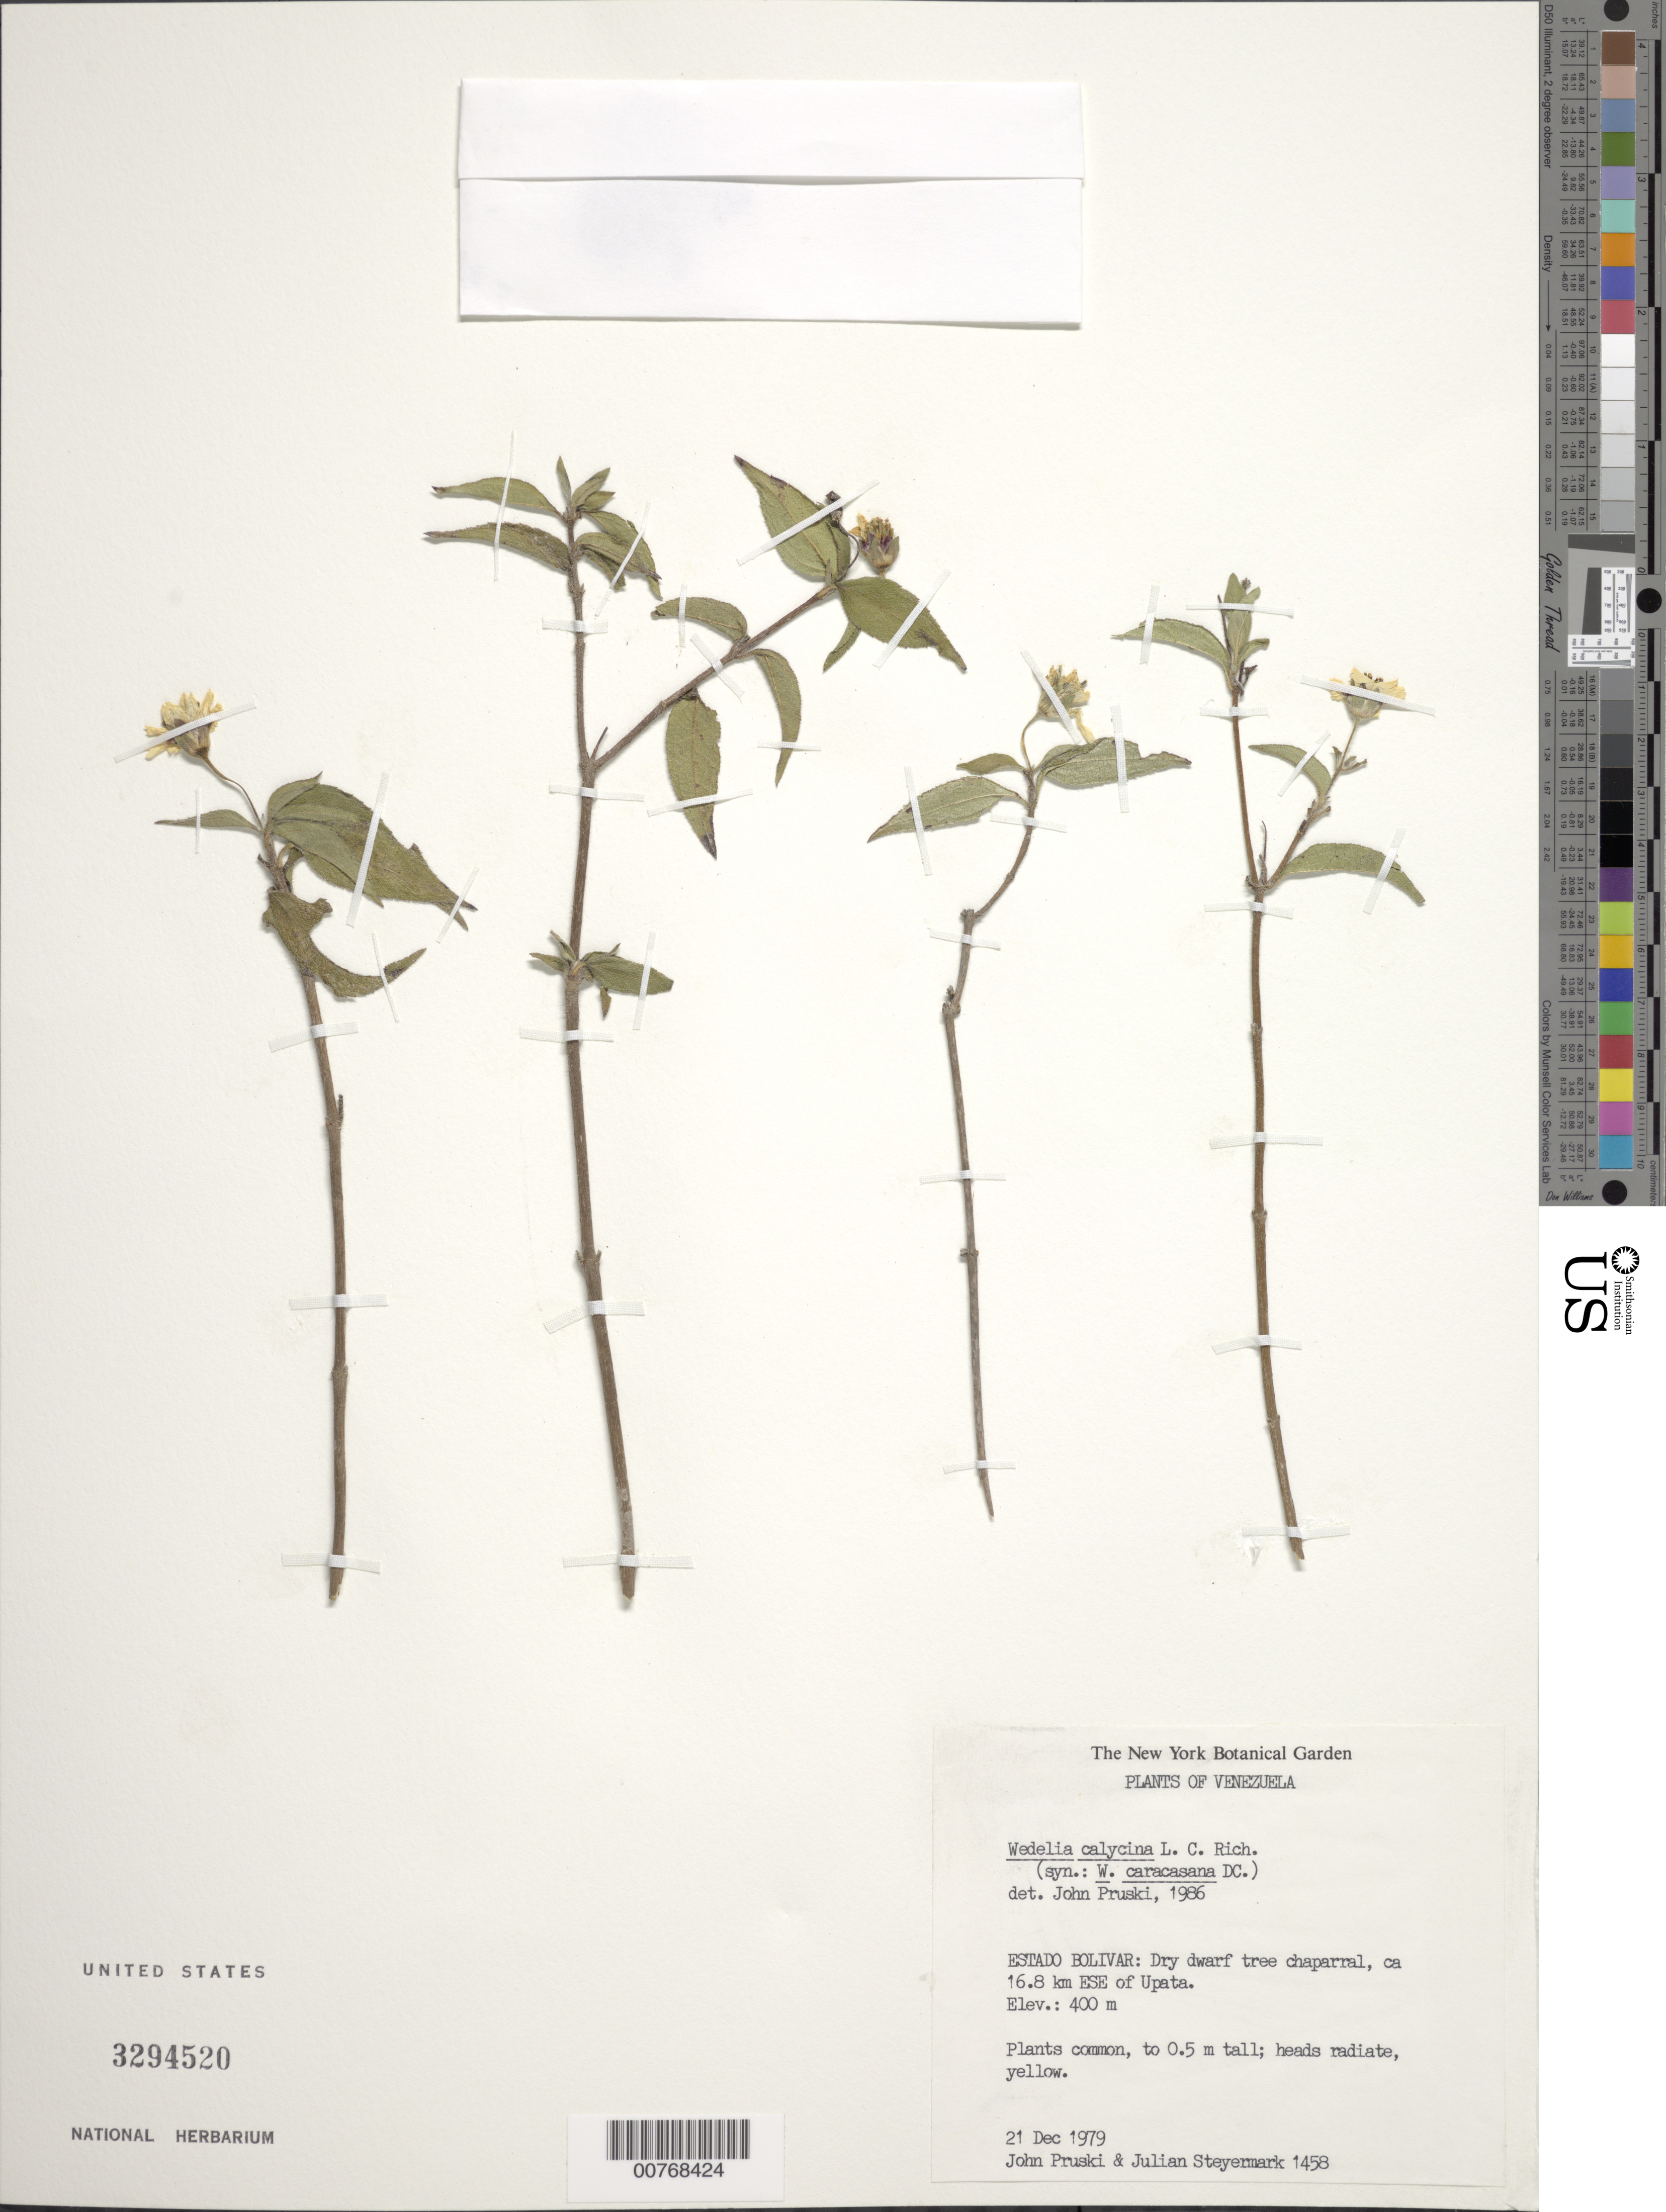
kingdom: Plantae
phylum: Tracheophyta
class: Magnoliopsida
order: Asterales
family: Asteraceae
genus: Wedelia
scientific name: Wedelia calycina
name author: Rich.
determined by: Pruski, J. F.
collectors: J. F. Pruski & J. Steyermark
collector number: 1458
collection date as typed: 21-Dec-79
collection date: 1979-12-21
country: Venezuela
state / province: Bolívar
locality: Upata, ca 16.8 km ESE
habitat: Dry dwarf tree chaparral.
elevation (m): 400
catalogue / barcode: US 3294520